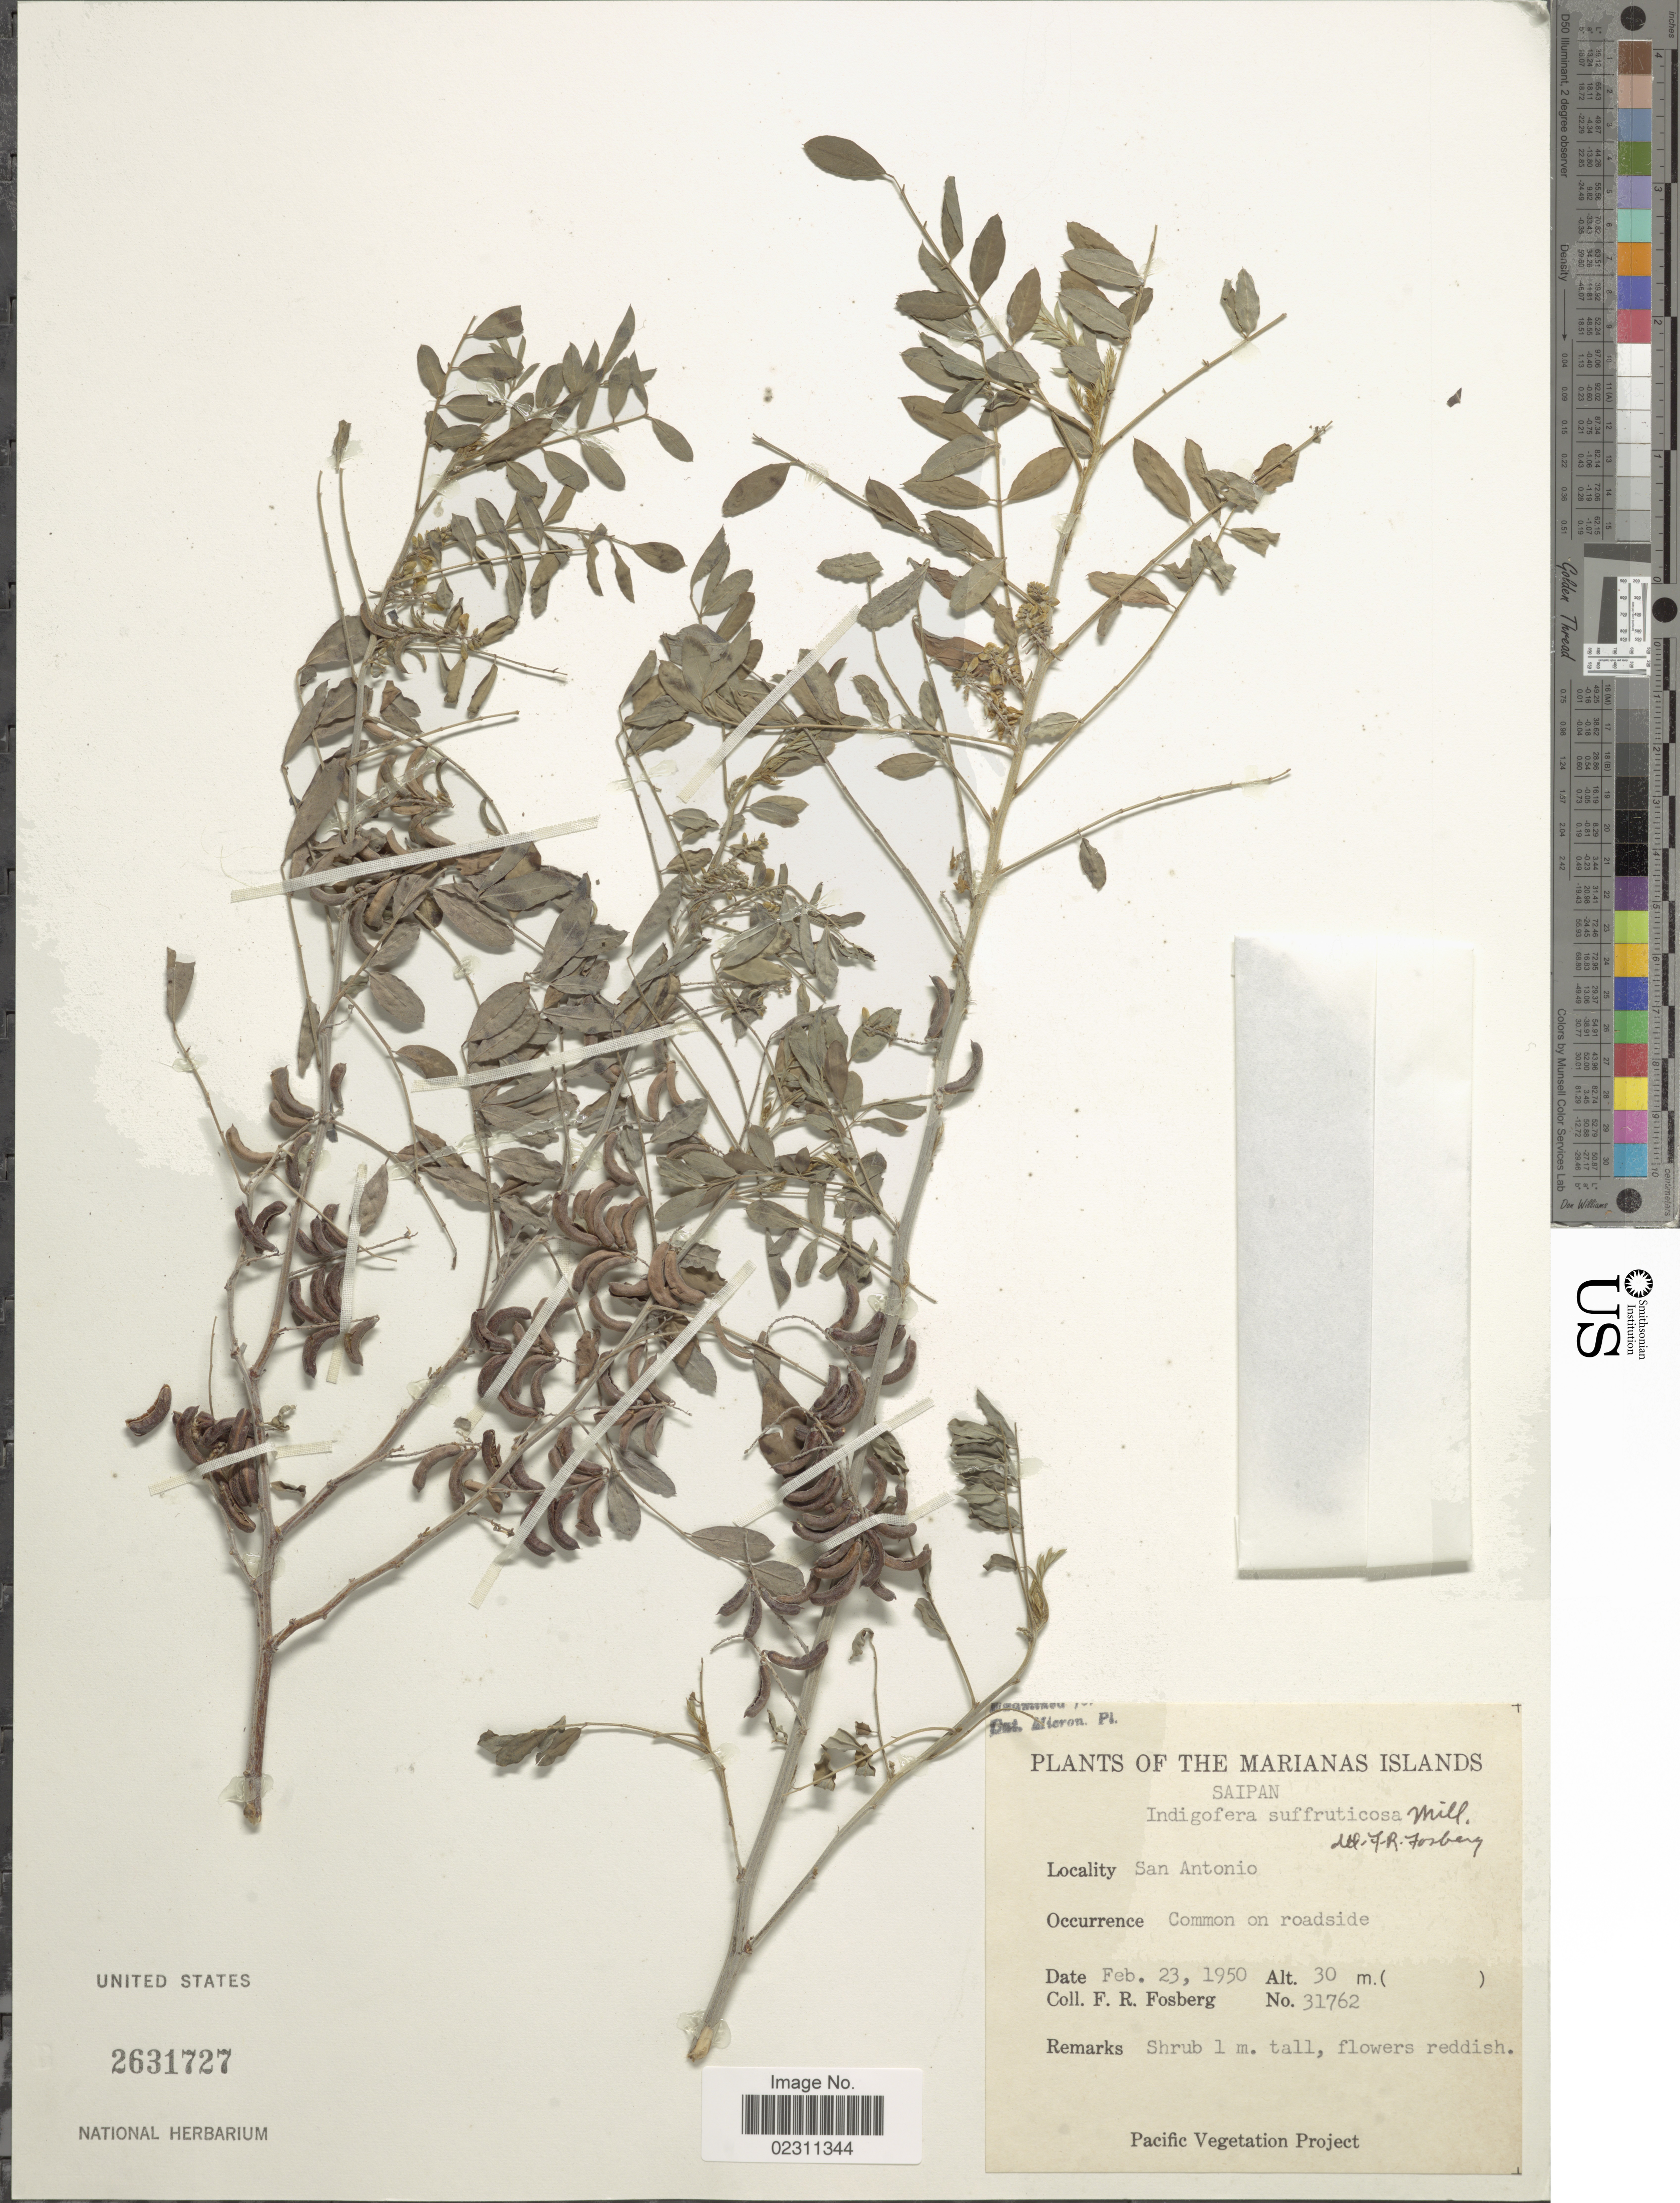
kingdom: Plantae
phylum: Tracheophyta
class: Magnoliopsida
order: Fabales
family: Fabaceae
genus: Indigofera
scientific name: Indigofera suffruticosa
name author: Mill.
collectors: F. R. Fosberg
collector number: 31762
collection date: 1950-02-23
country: Northern Mariana Islands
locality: Marianas Islands. Saipan. San Antonio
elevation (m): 30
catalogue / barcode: US 2631727